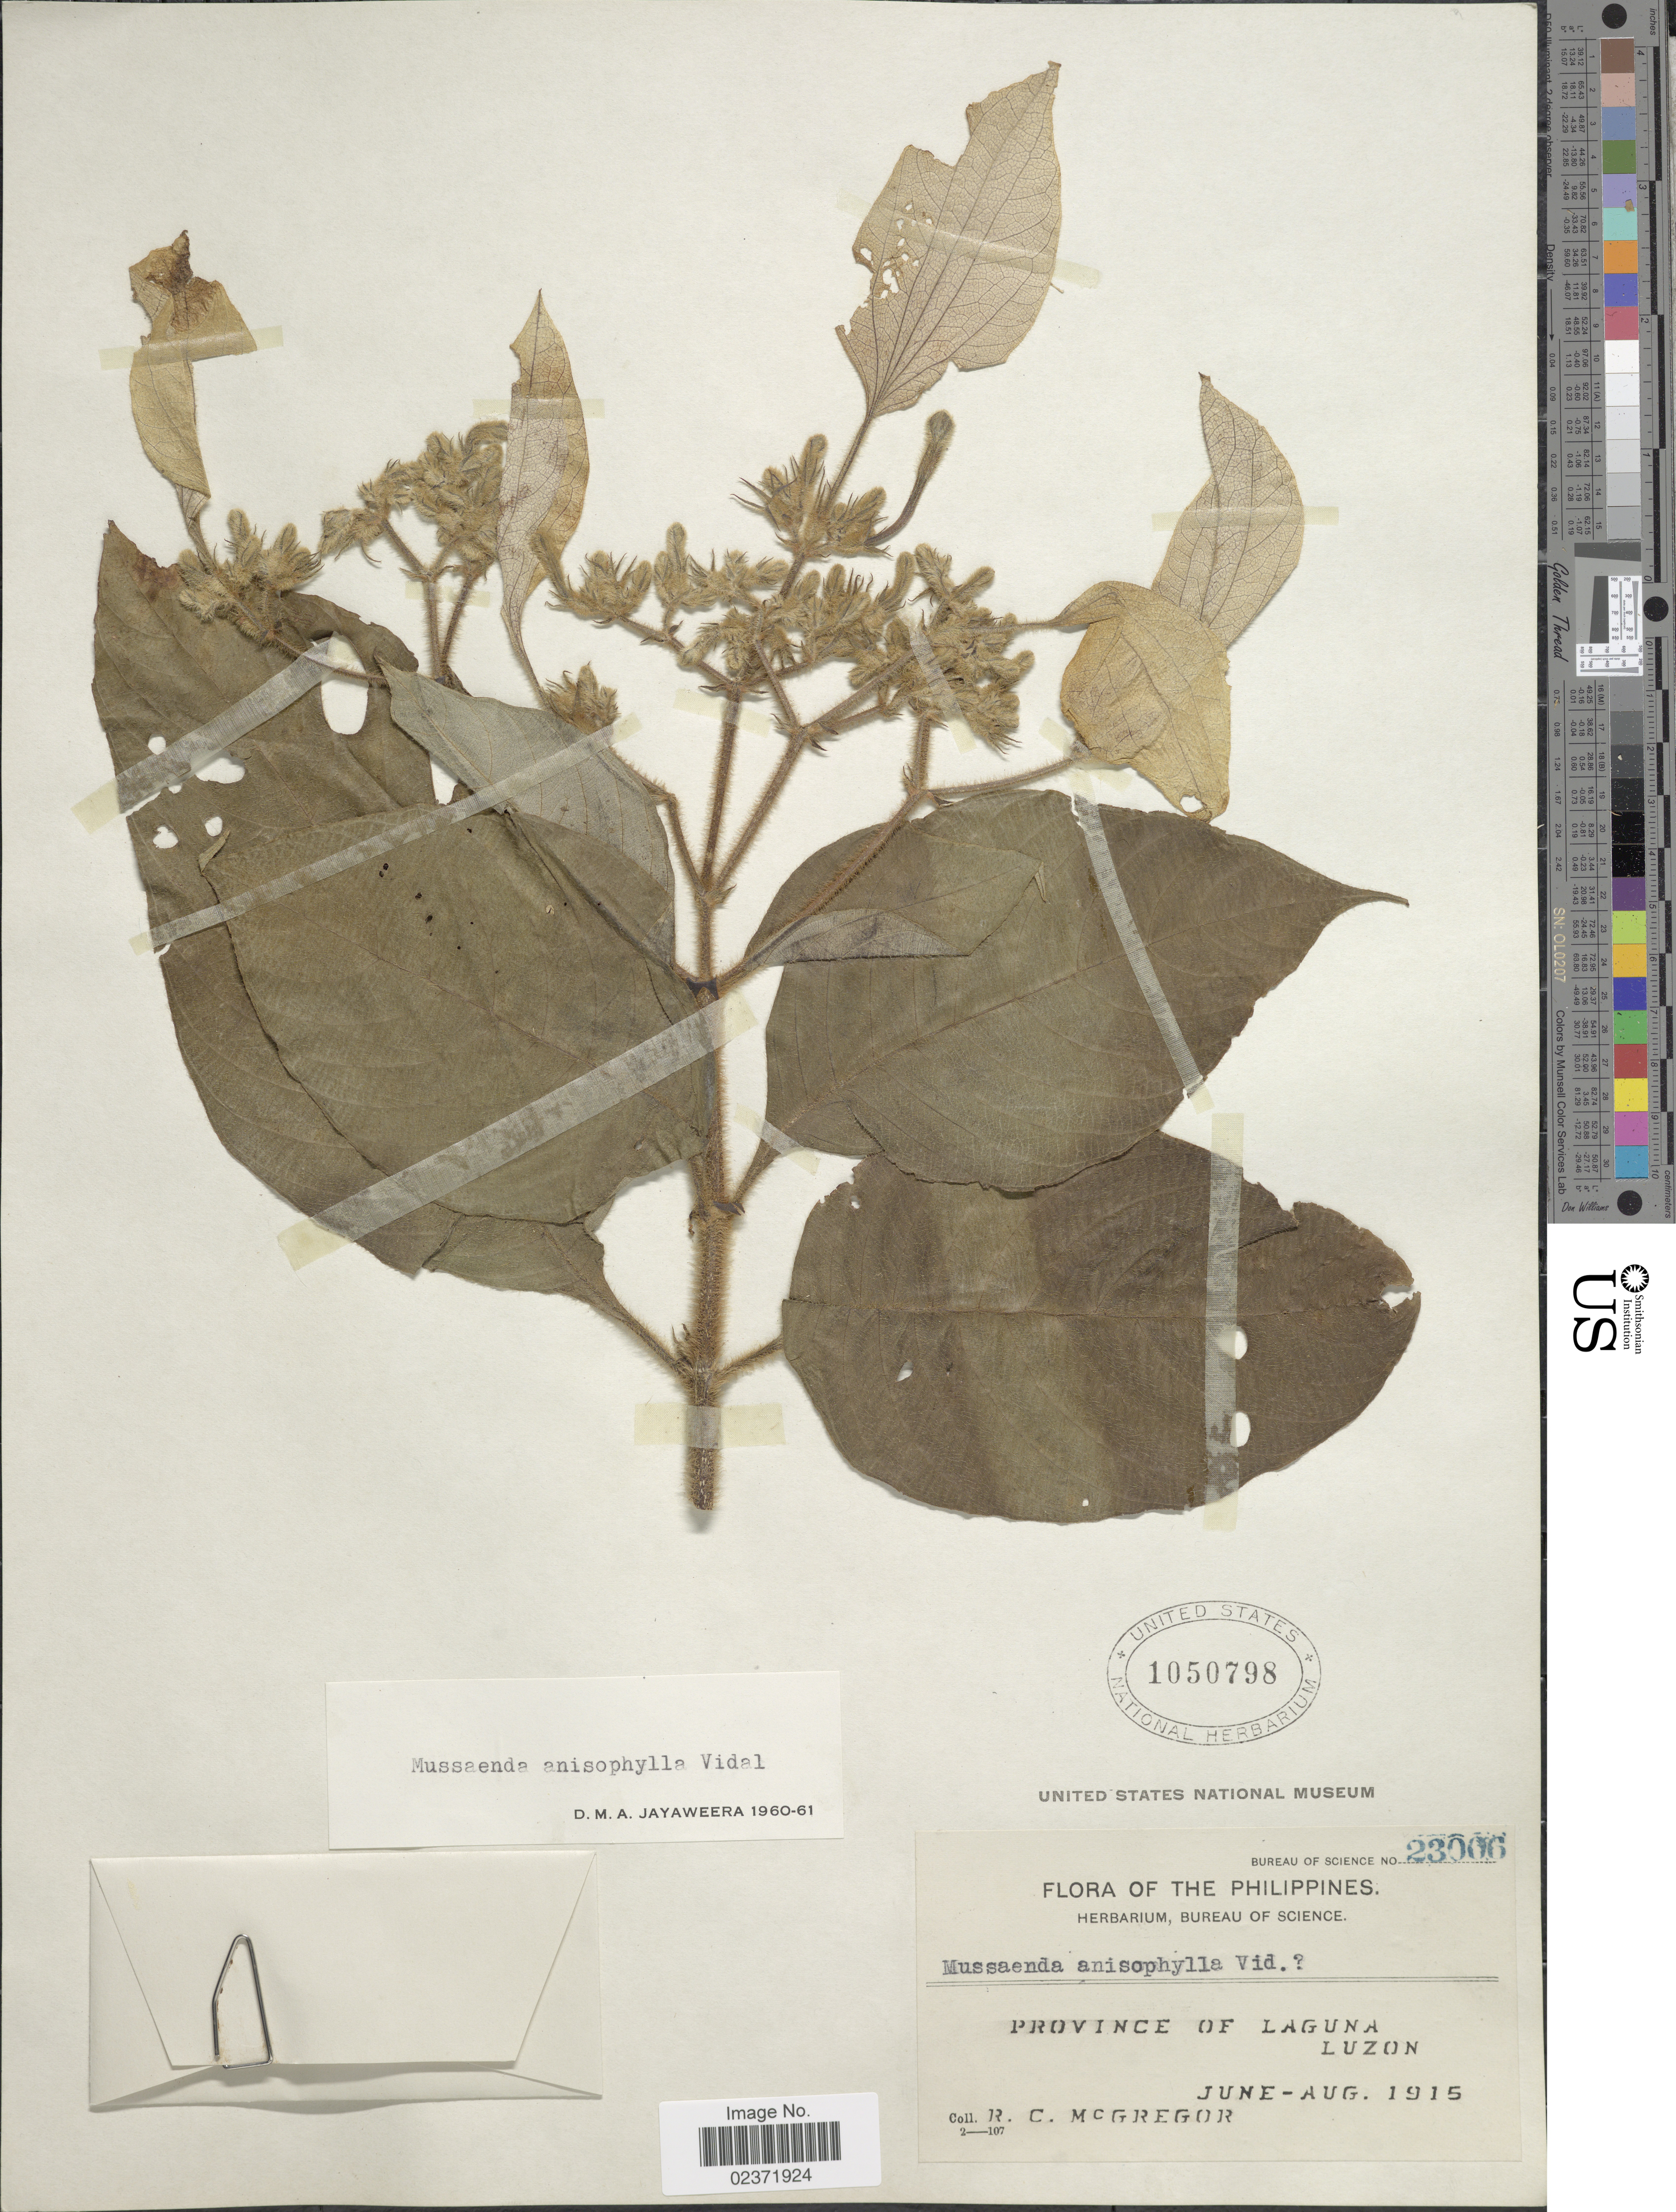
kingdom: Plantae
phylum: Tracheophyta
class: Magnoliopsida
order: Gentianales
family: Rubiaceae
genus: Mussaenda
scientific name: Mussaenda anisophylla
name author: S. Vidal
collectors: R. C. McGregor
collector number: Bureau Of Science 23006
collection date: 1915-06/1915-08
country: Philippines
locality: Province of Laguna, Luzon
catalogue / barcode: US 1050798